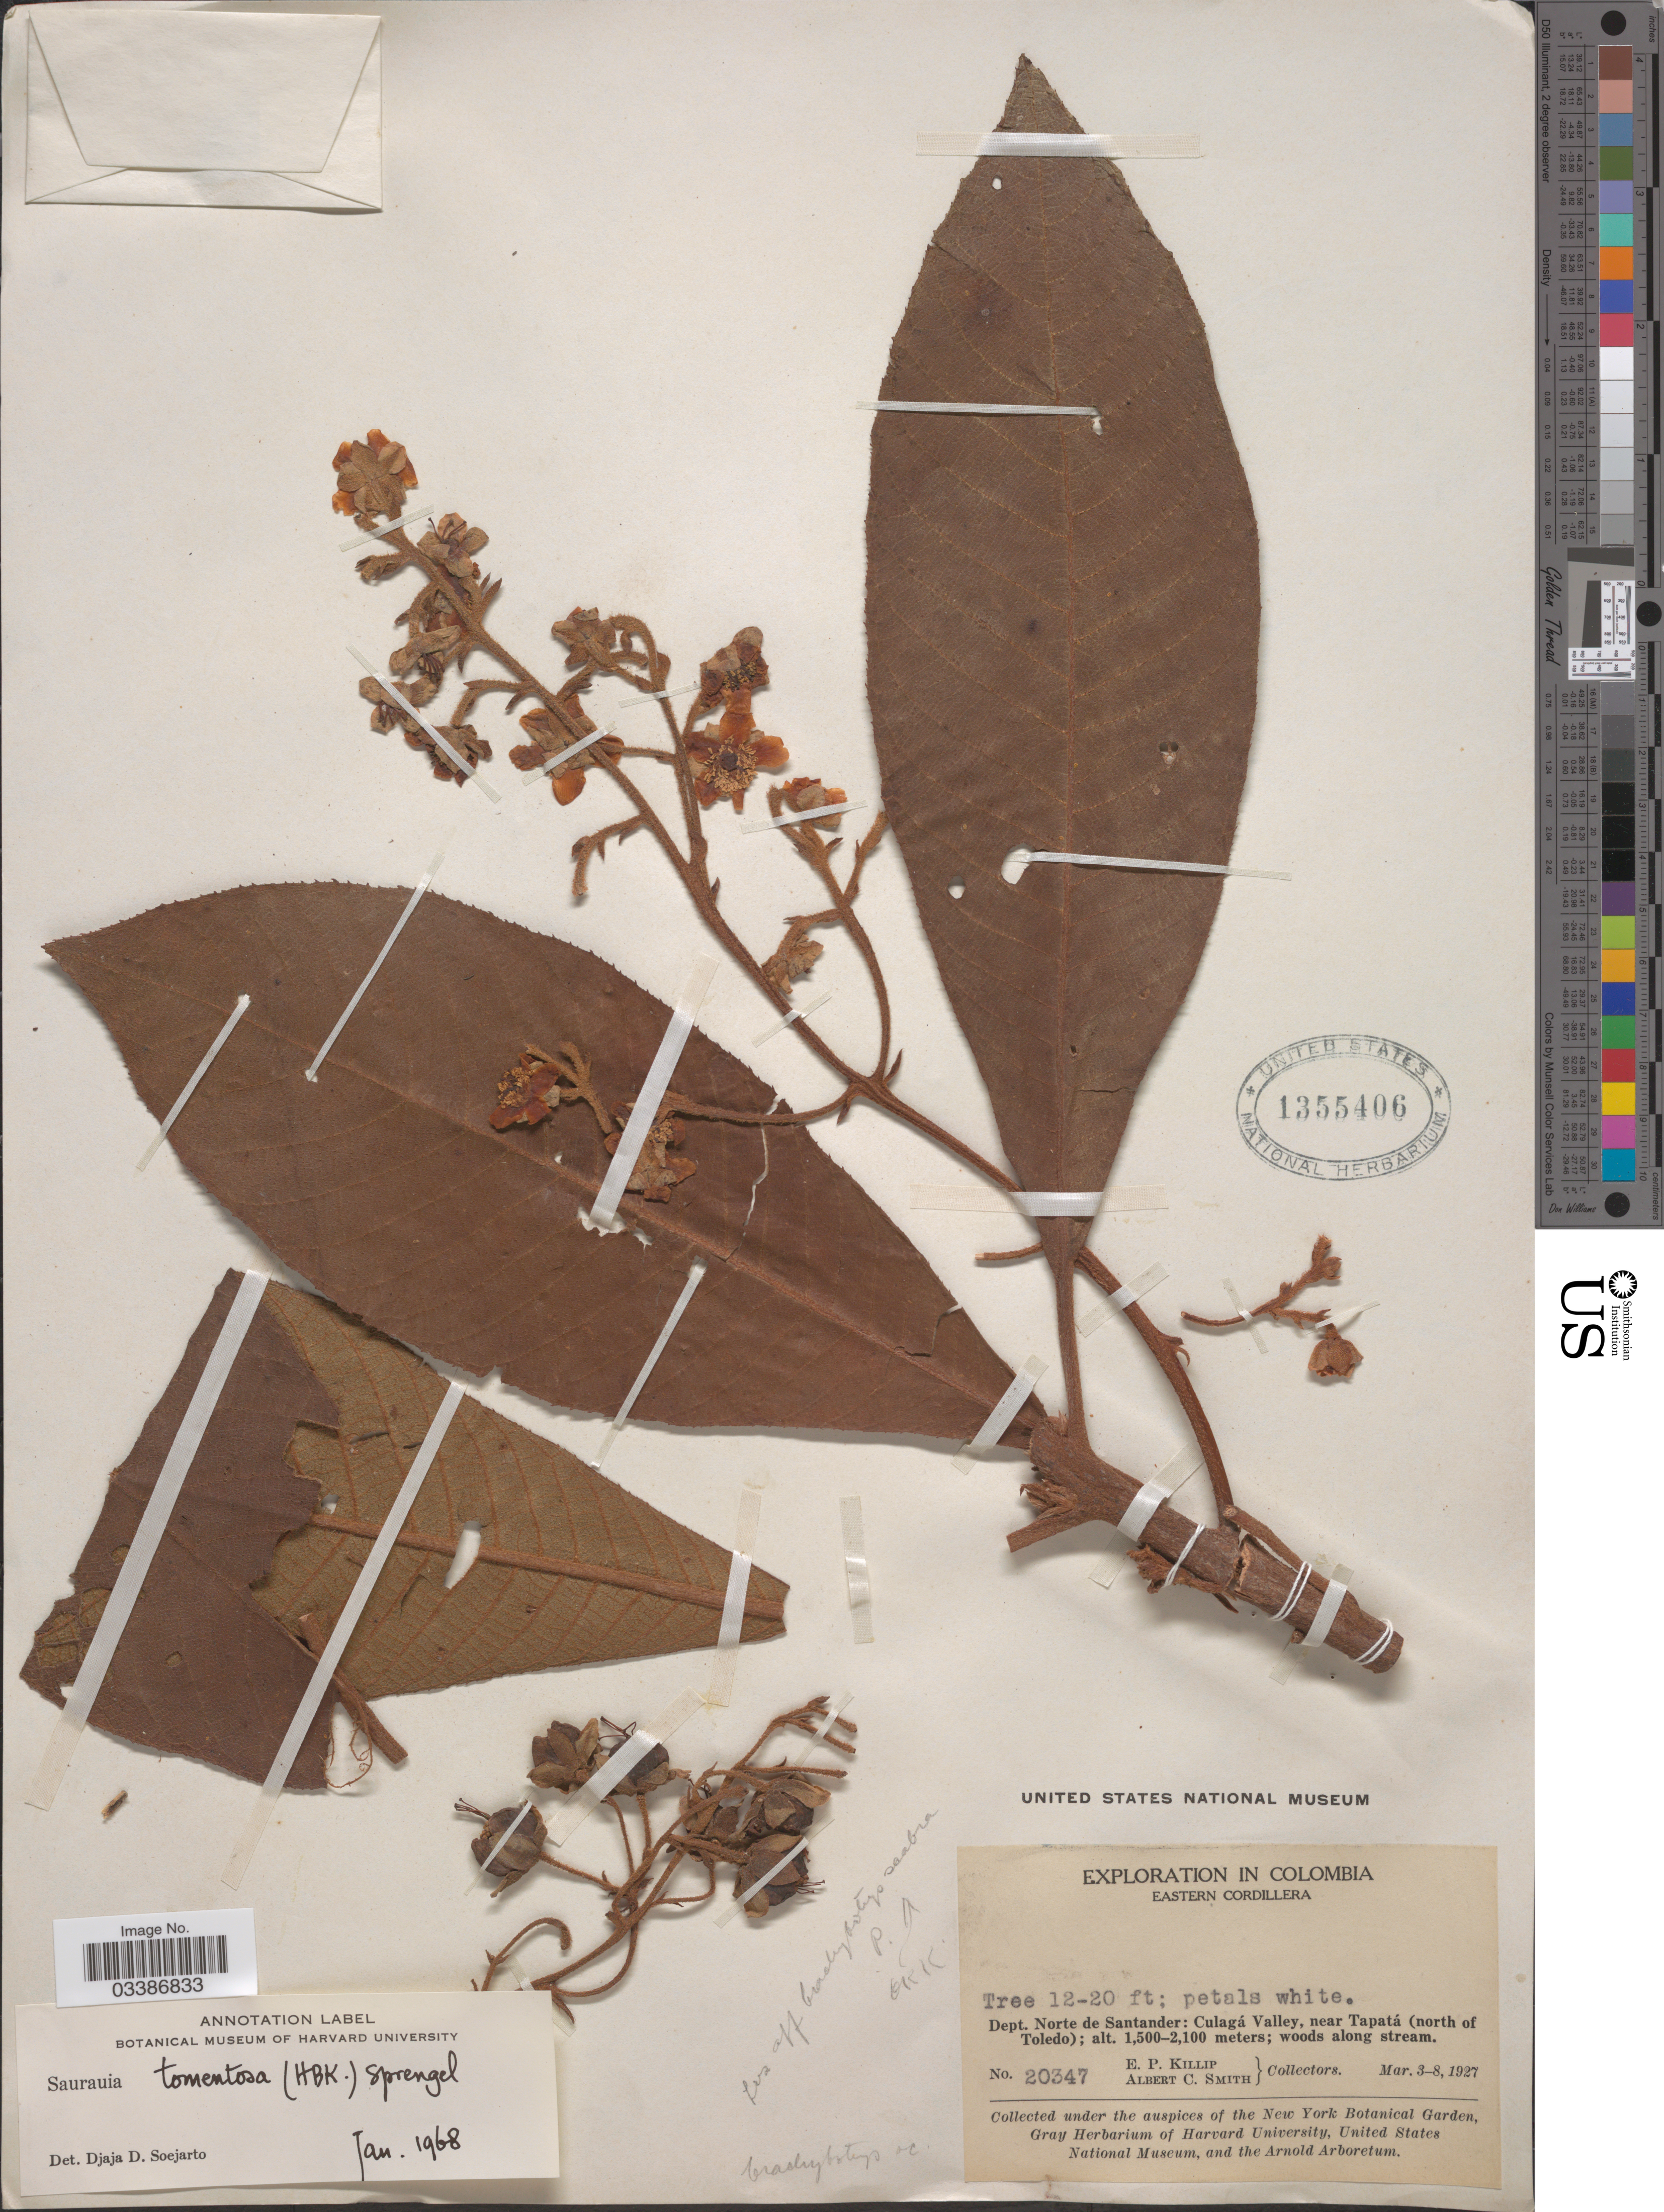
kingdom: Plantae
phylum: Tracheophyta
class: Magnoliopsida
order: Ericales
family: Actinidiaceae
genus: Saurauia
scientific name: Saurauia tomentosa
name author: (Kunth) Spreng.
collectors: E. P. Killip & A. C. Smith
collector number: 20347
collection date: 1927-03-03/1927-03-08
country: Colombia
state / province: Norte de Santander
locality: Eastern Cordillera, Dept. Norte de Santander: Culagá Valley, near Tapatá (north of Toledo).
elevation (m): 1500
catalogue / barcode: US 1355406